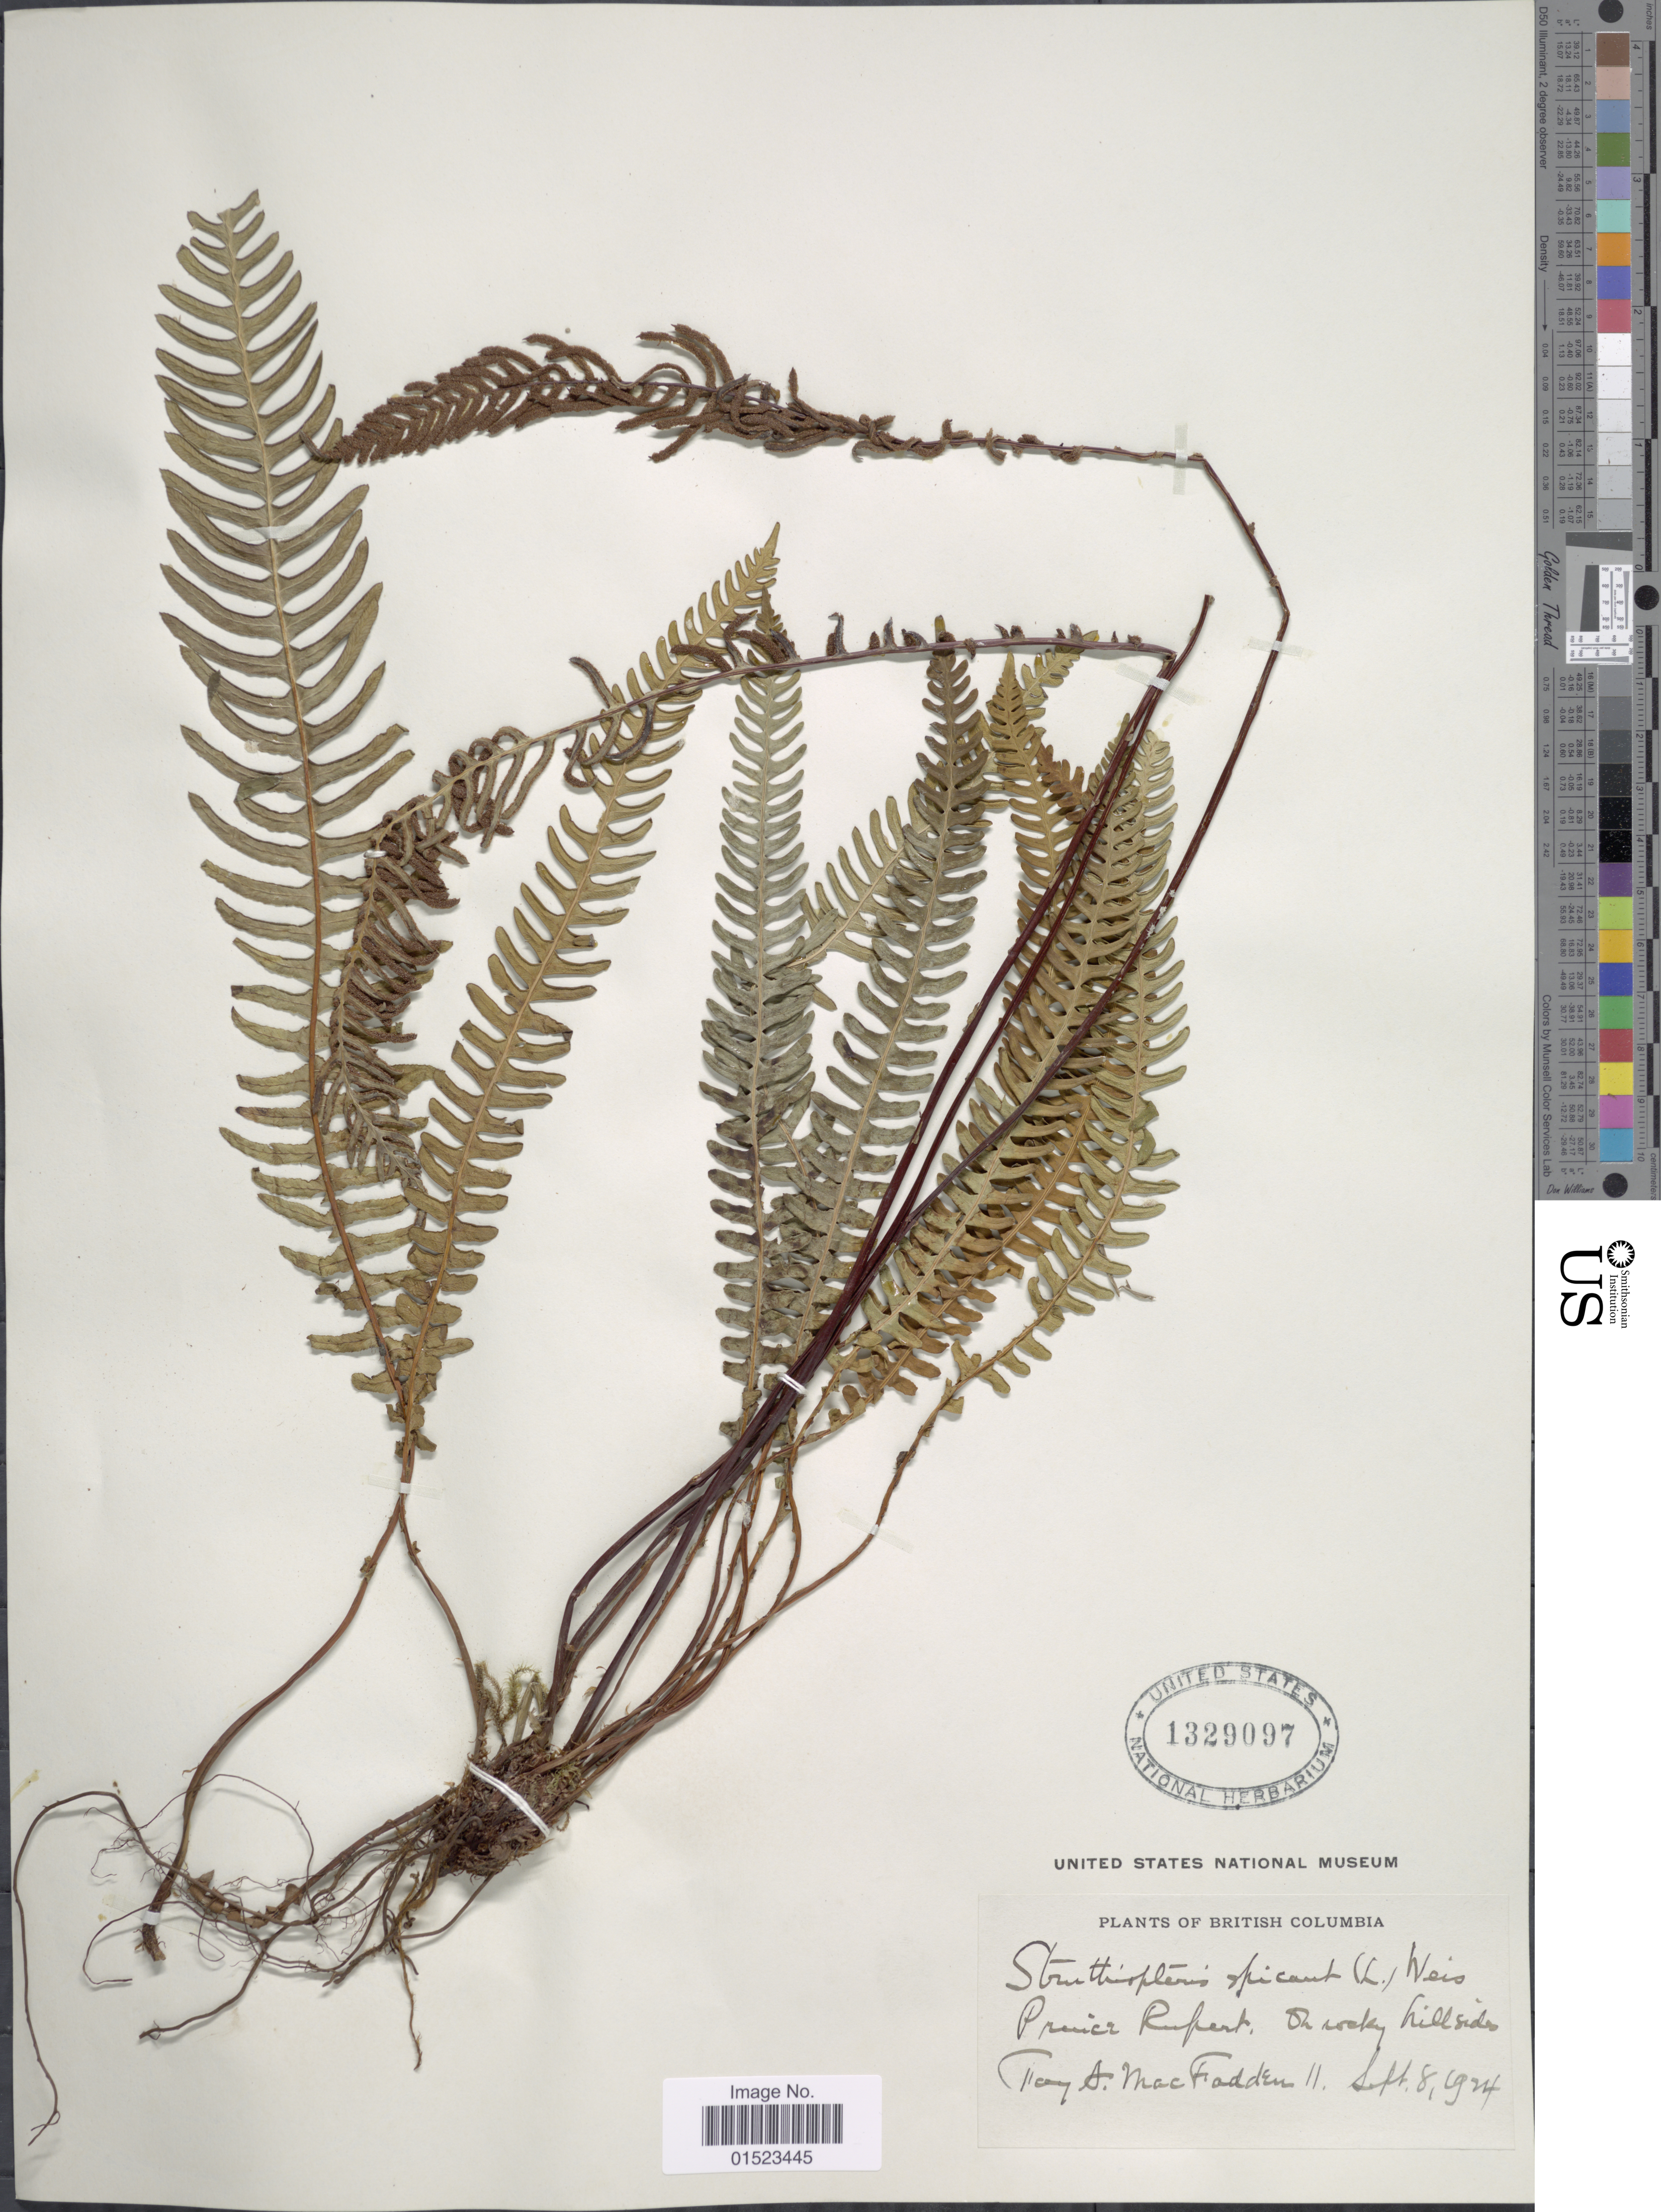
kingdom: Plantae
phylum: Tracheophyta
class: Polypodiopsida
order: Polypodiales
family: Blechnaceae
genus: Blechnum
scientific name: Blechnum spicant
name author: (L.) Sm.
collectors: F. MacFadden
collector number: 11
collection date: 1924-09-08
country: Canada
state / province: British Columbia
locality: Prince Rupert, on rock hillside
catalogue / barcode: US 1329097